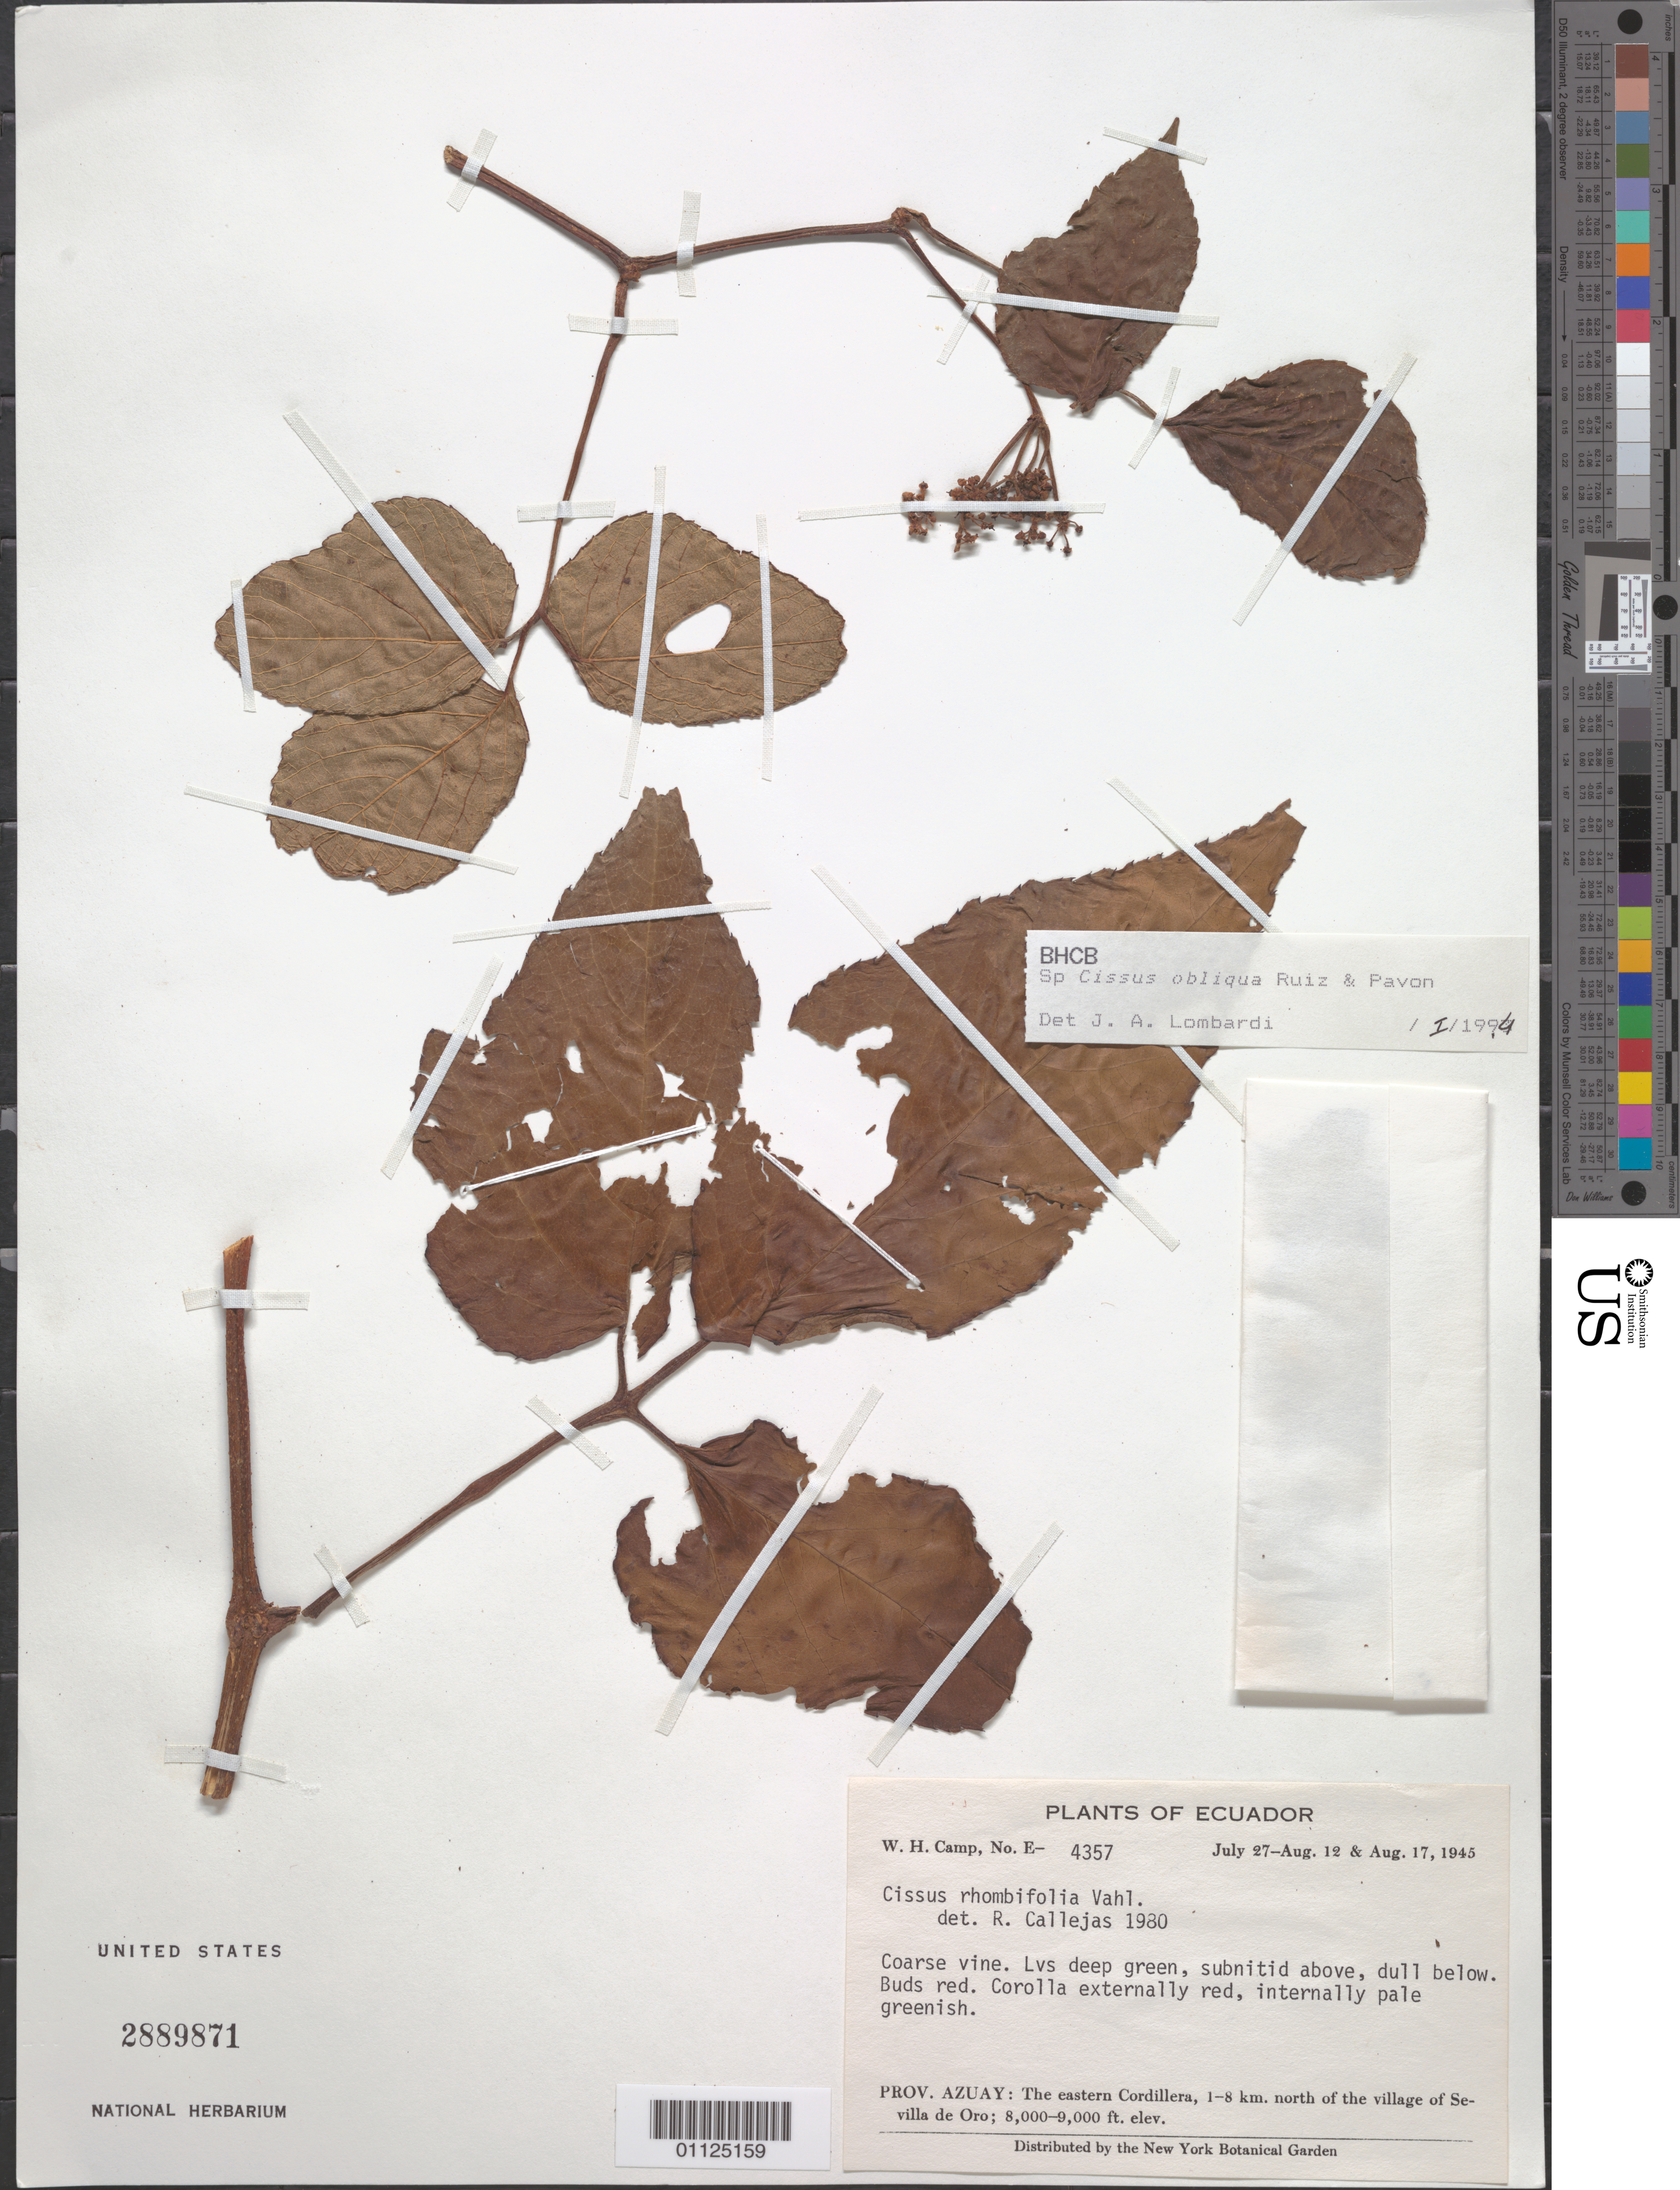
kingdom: Plantae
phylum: Tracheophyta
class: Magnoliopsida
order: Vitales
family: Vitaceae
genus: Cissus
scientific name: Cissus obliqua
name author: Ruiz & Pav.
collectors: W. H. Camp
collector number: E - 4357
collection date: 1945-07-27/1945-08-12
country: Ecuador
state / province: Azuay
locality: The eastern Cordillera, 1-8 km N of the village of Sevilla de Oro.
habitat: Coarse vine.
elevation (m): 2438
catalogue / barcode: US 2889871